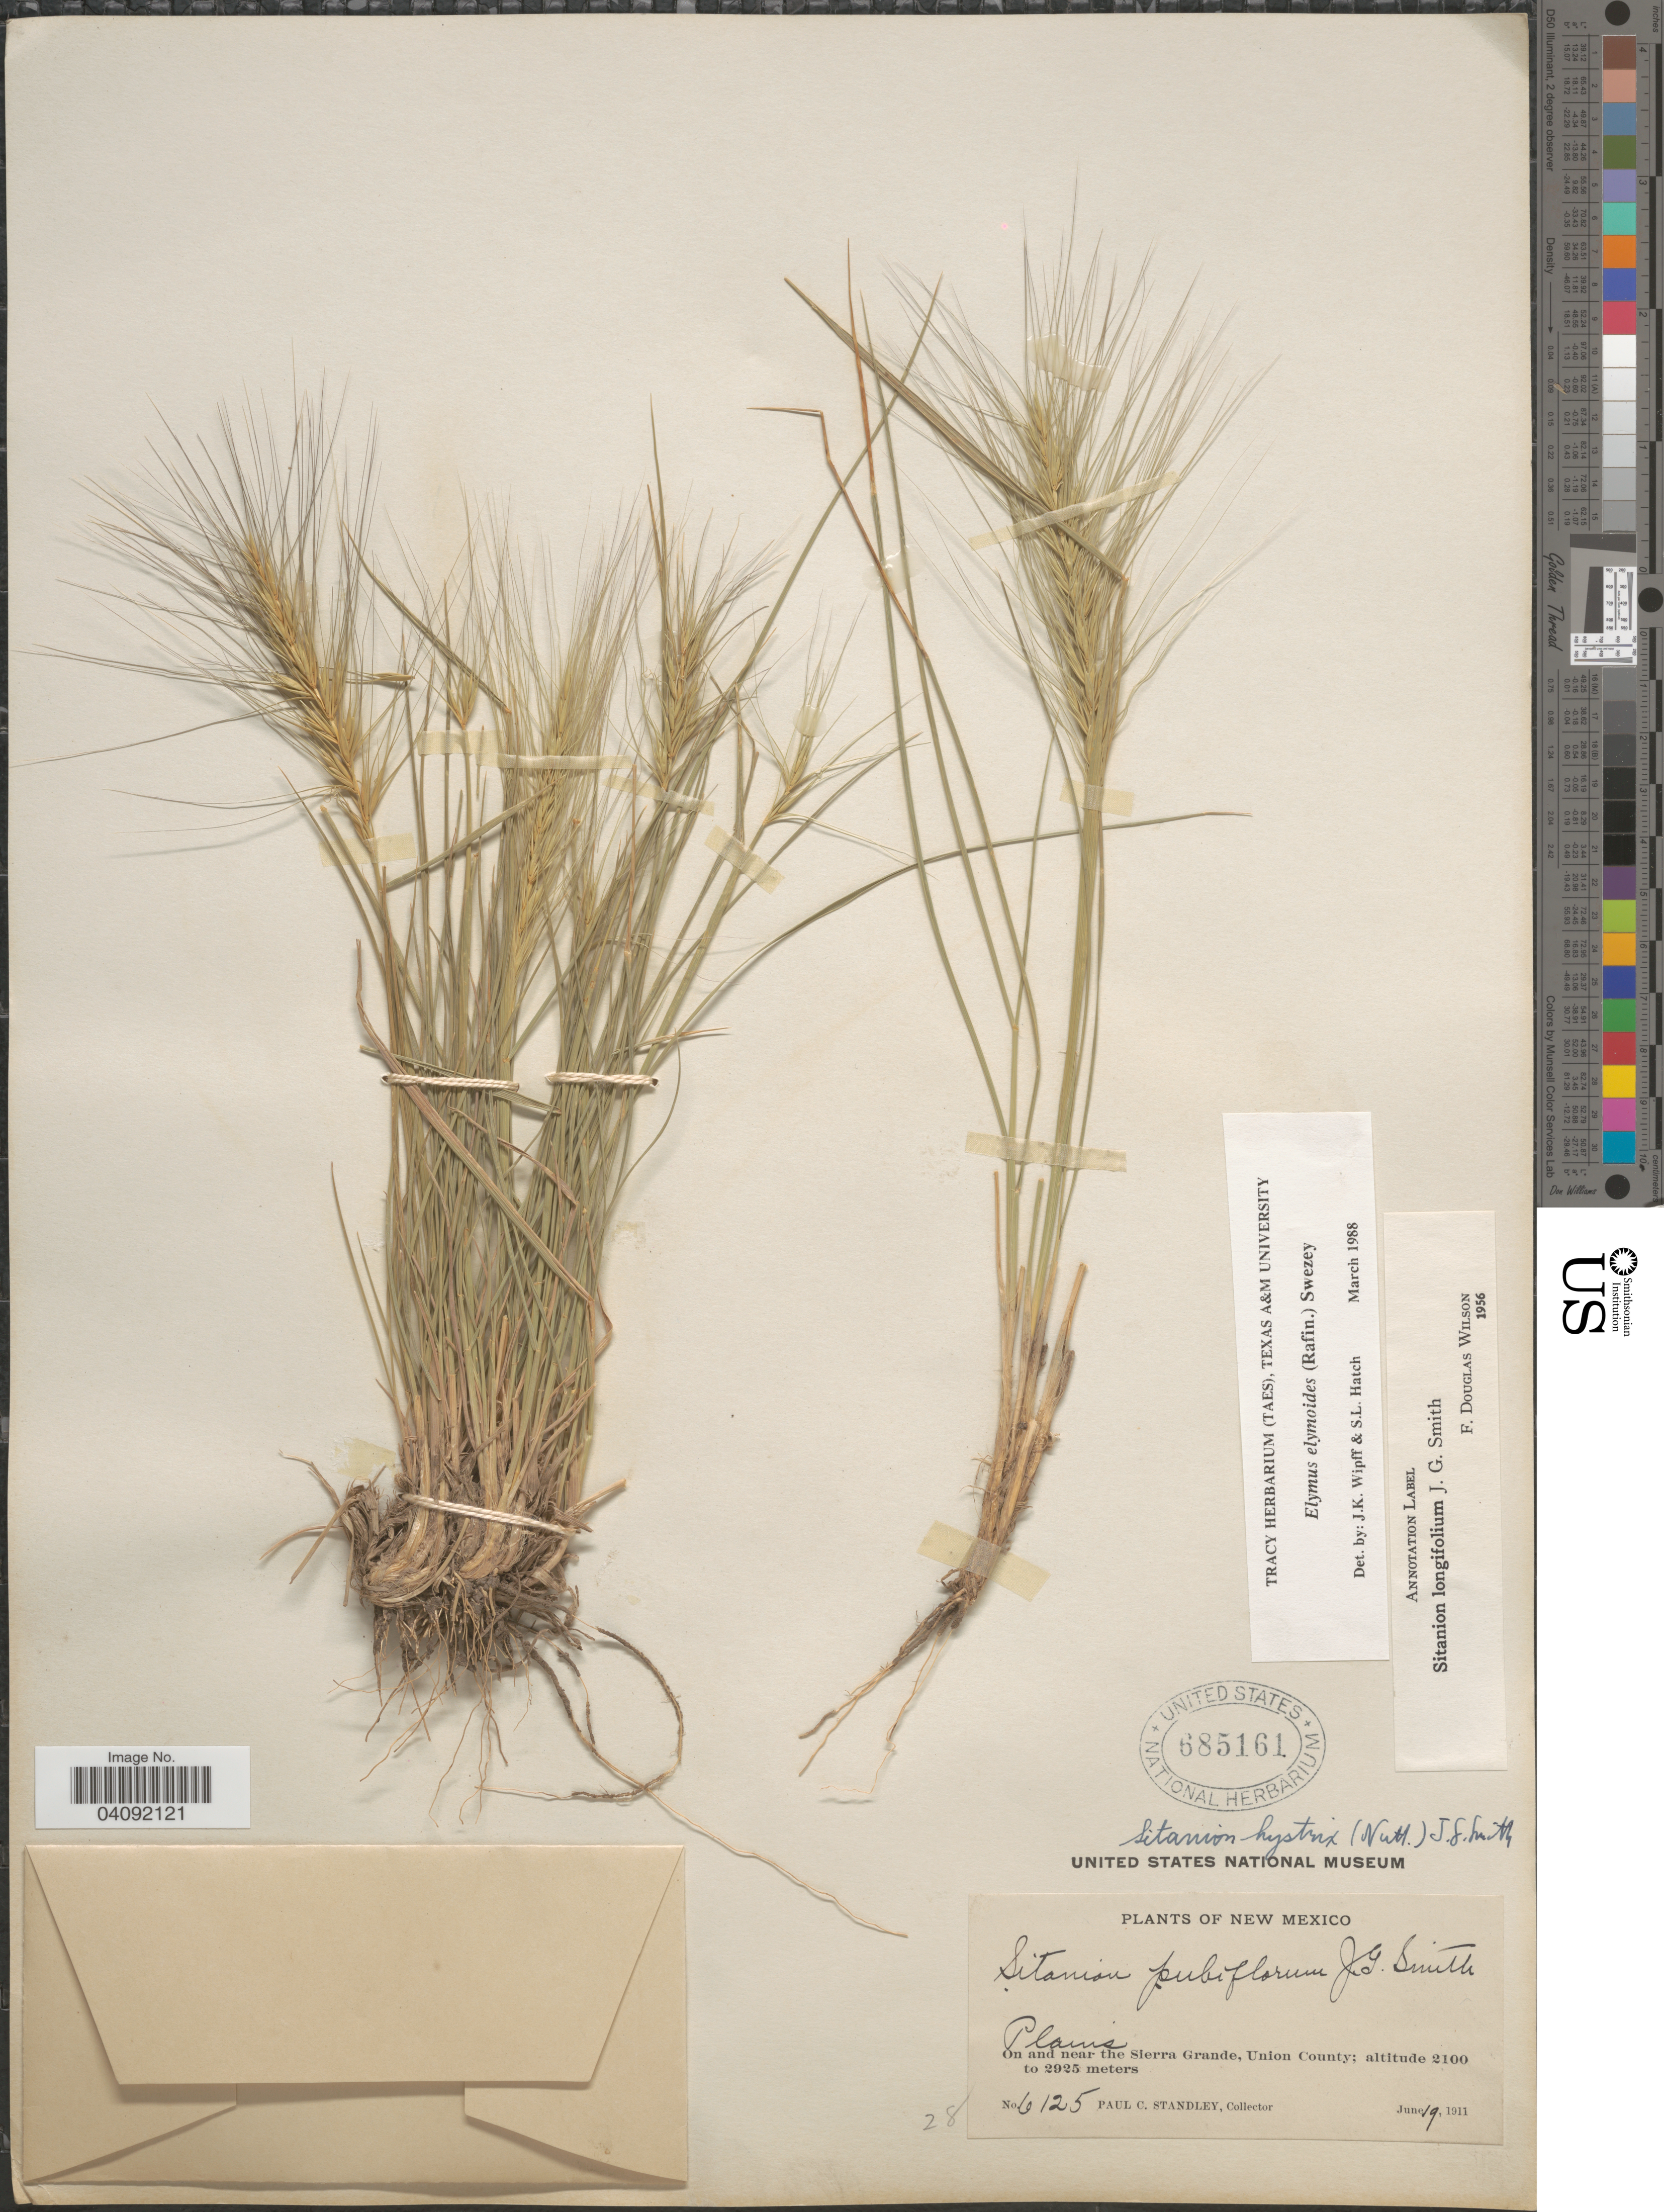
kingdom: Plantae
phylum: Tracheophyta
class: Liliopsida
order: Poales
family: Poaceae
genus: Elymus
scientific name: Elymus elymoides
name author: (Raf.) Swezey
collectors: P. C. Standley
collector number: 6125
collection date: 1911-06-19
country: United States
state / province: New Mexico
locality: Plains. On and near the Sierra Grande, Union County.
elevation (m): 2100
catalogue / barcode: US 685161